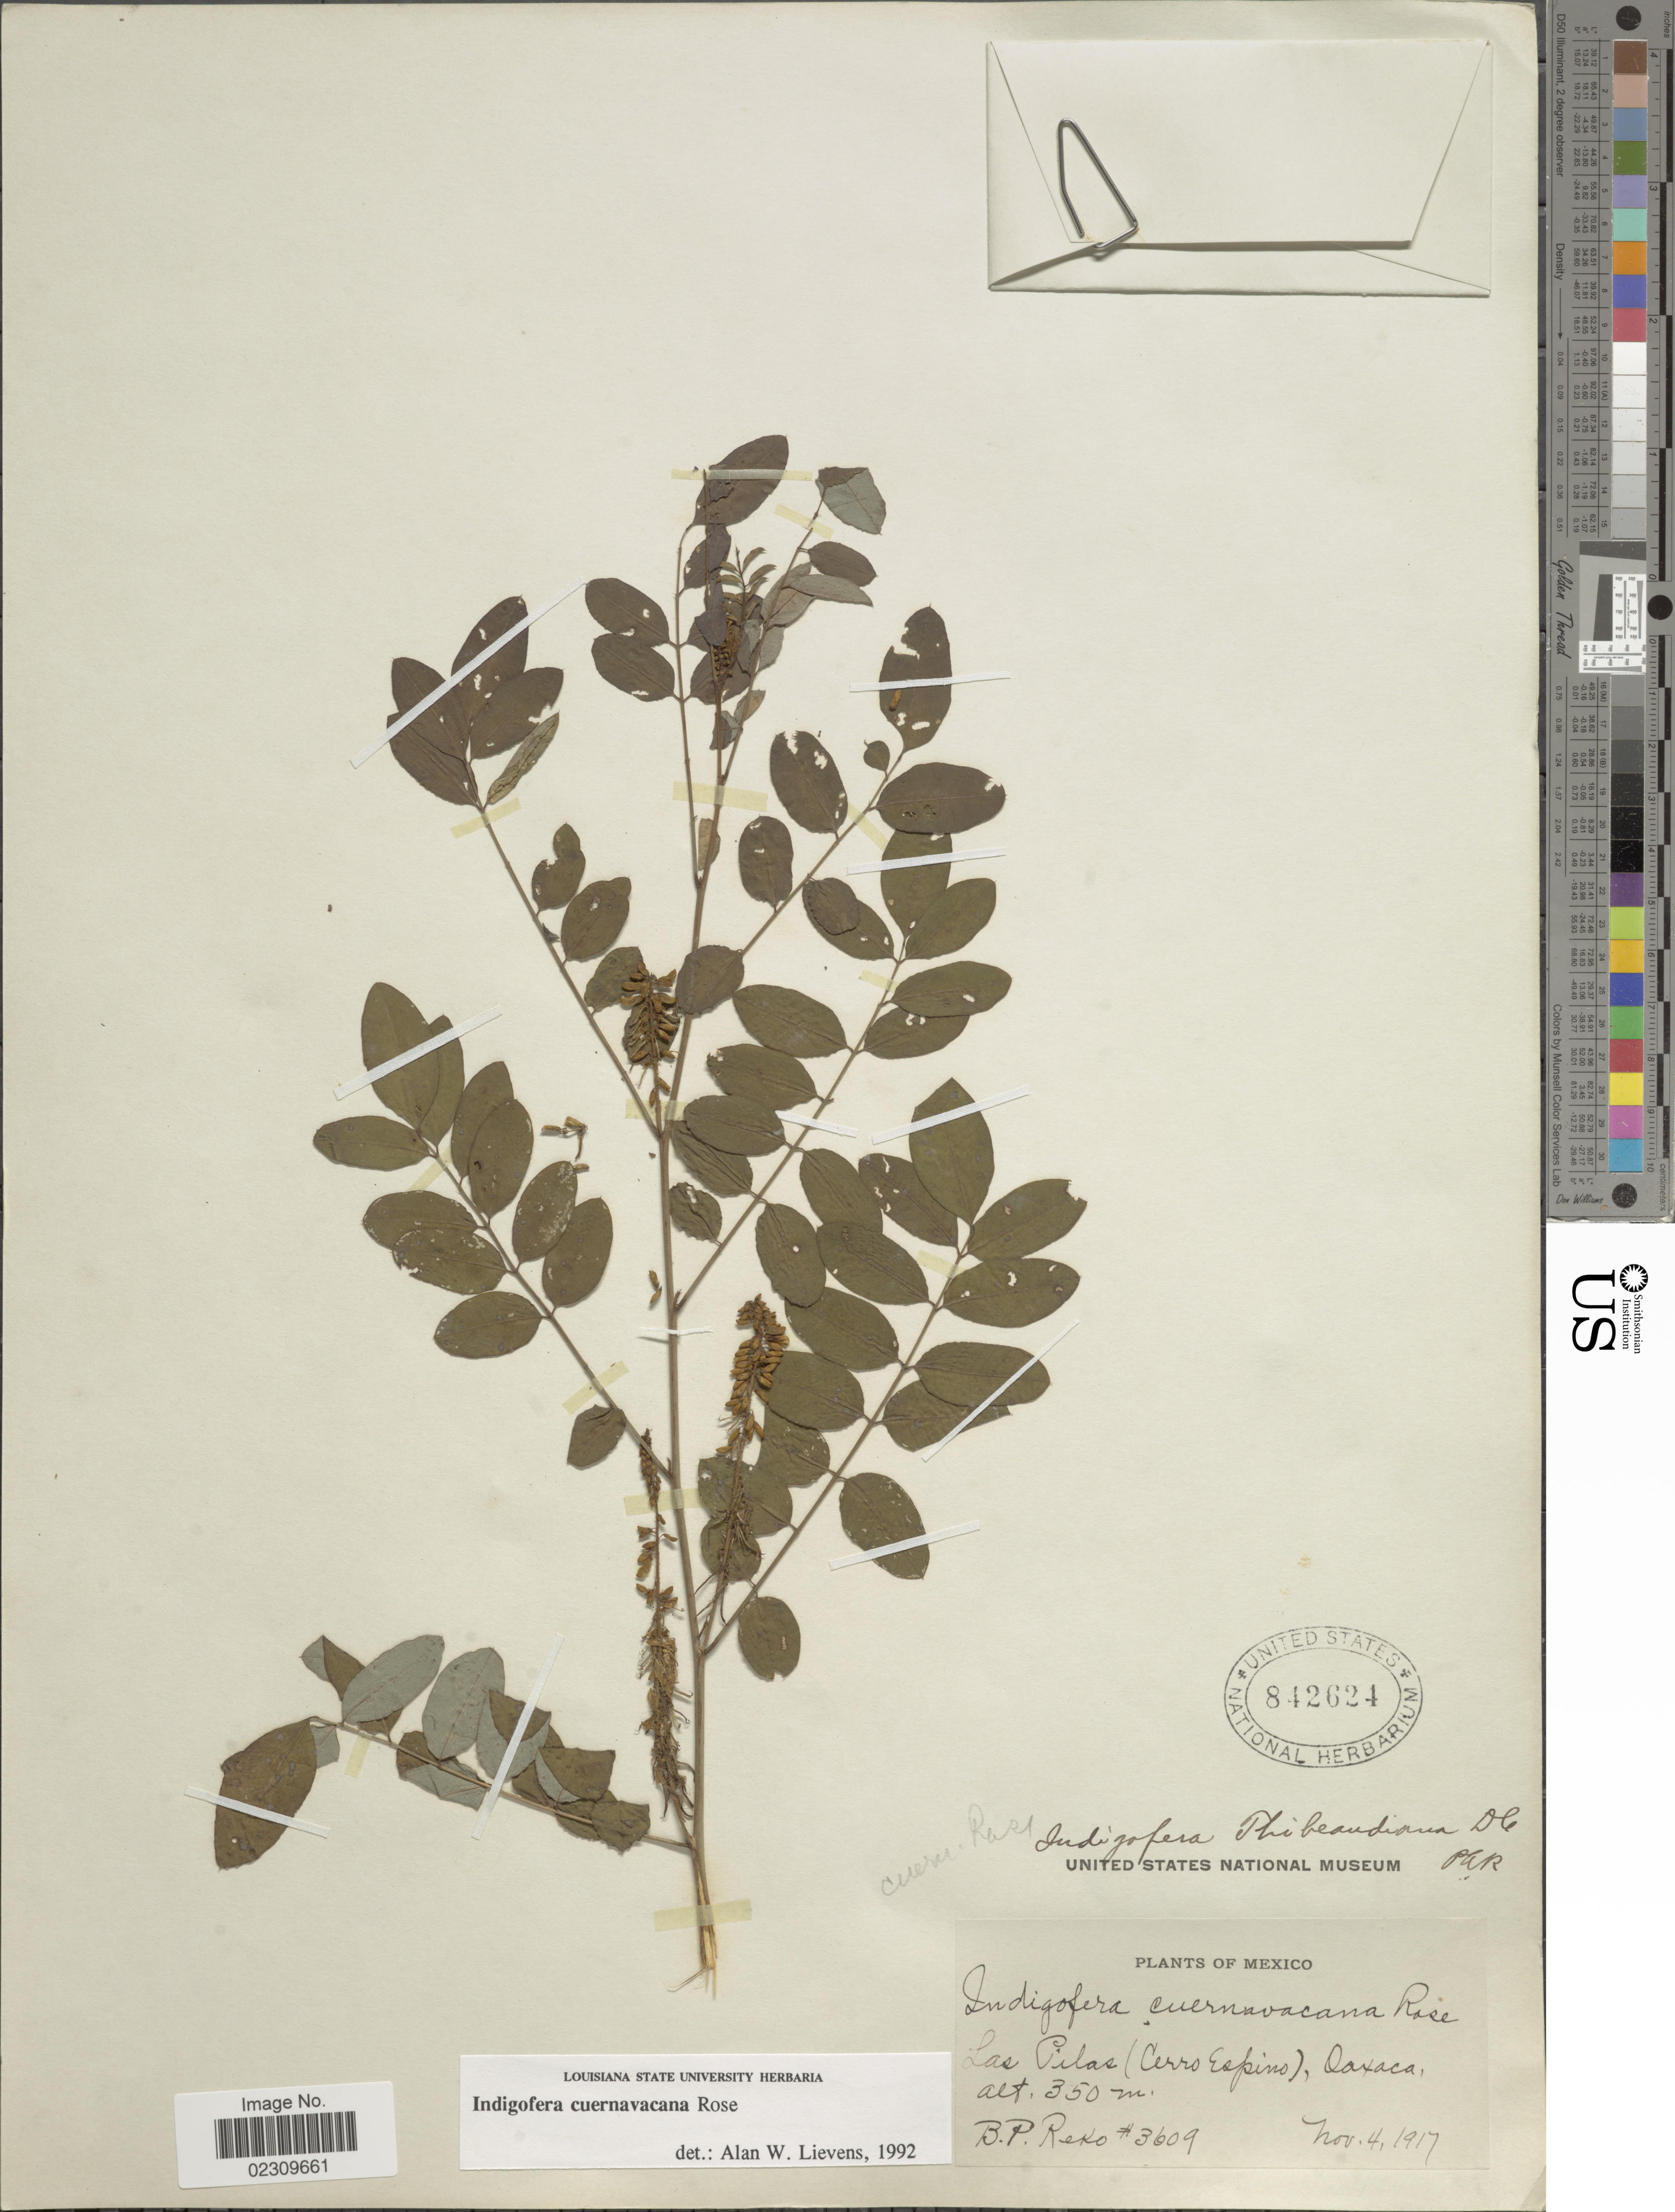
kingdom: Plantae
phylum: Tracheophyta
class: Magnoliopsida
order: Fabales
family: Fabaceae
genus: Indigofera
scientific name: Indigofera cuernavacana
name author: Rose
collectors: B. P. Reko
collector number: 3609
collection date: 1917-11-04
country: Mexico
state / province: Oaxaca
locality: Las Pilas (Cerro Espino), Oaxaca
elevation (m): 350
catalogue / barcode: US 842624